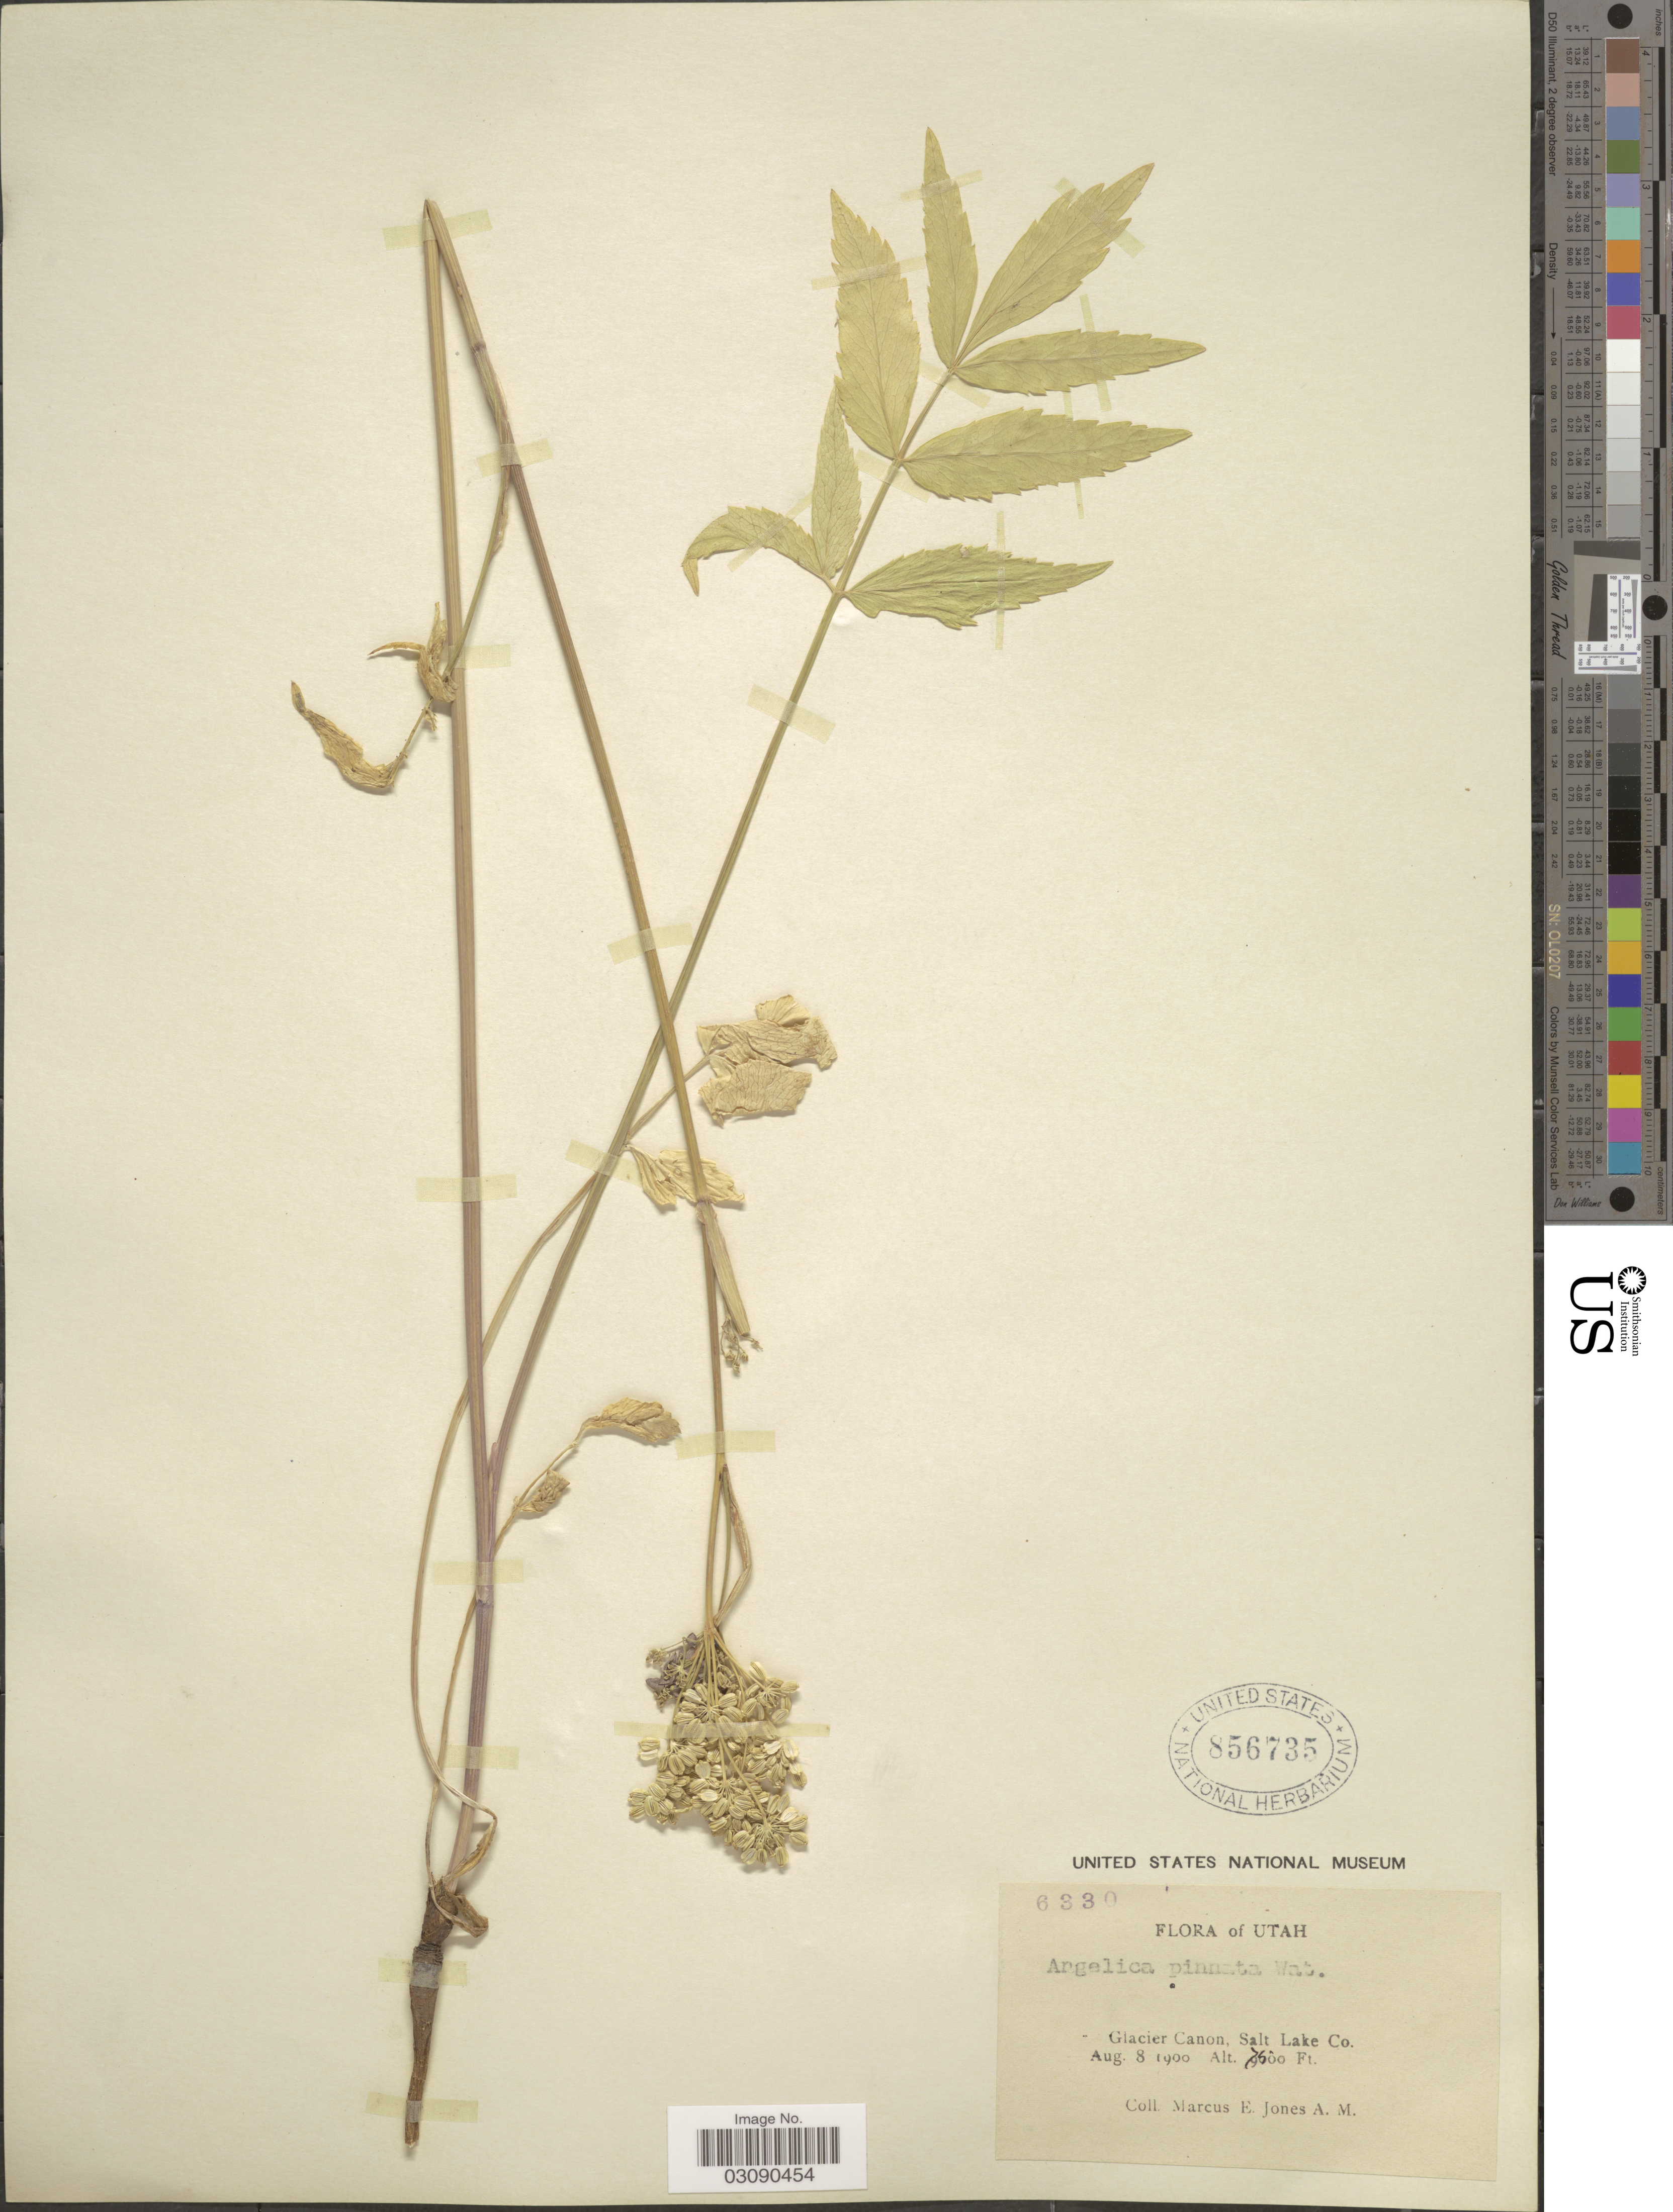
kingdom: Plantae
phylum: Tracheophyta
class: Magnoliopsida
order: Apiales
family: Apiaceae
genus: Angelica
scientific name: Angelica pinnata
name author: S. Watson in C. King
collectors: M. E. Jones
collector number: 6330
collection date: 1900-08-08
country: United States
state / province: Utah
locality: Glacier Canon, Salt Lake Co.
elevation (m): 2286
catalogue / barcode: US 856735